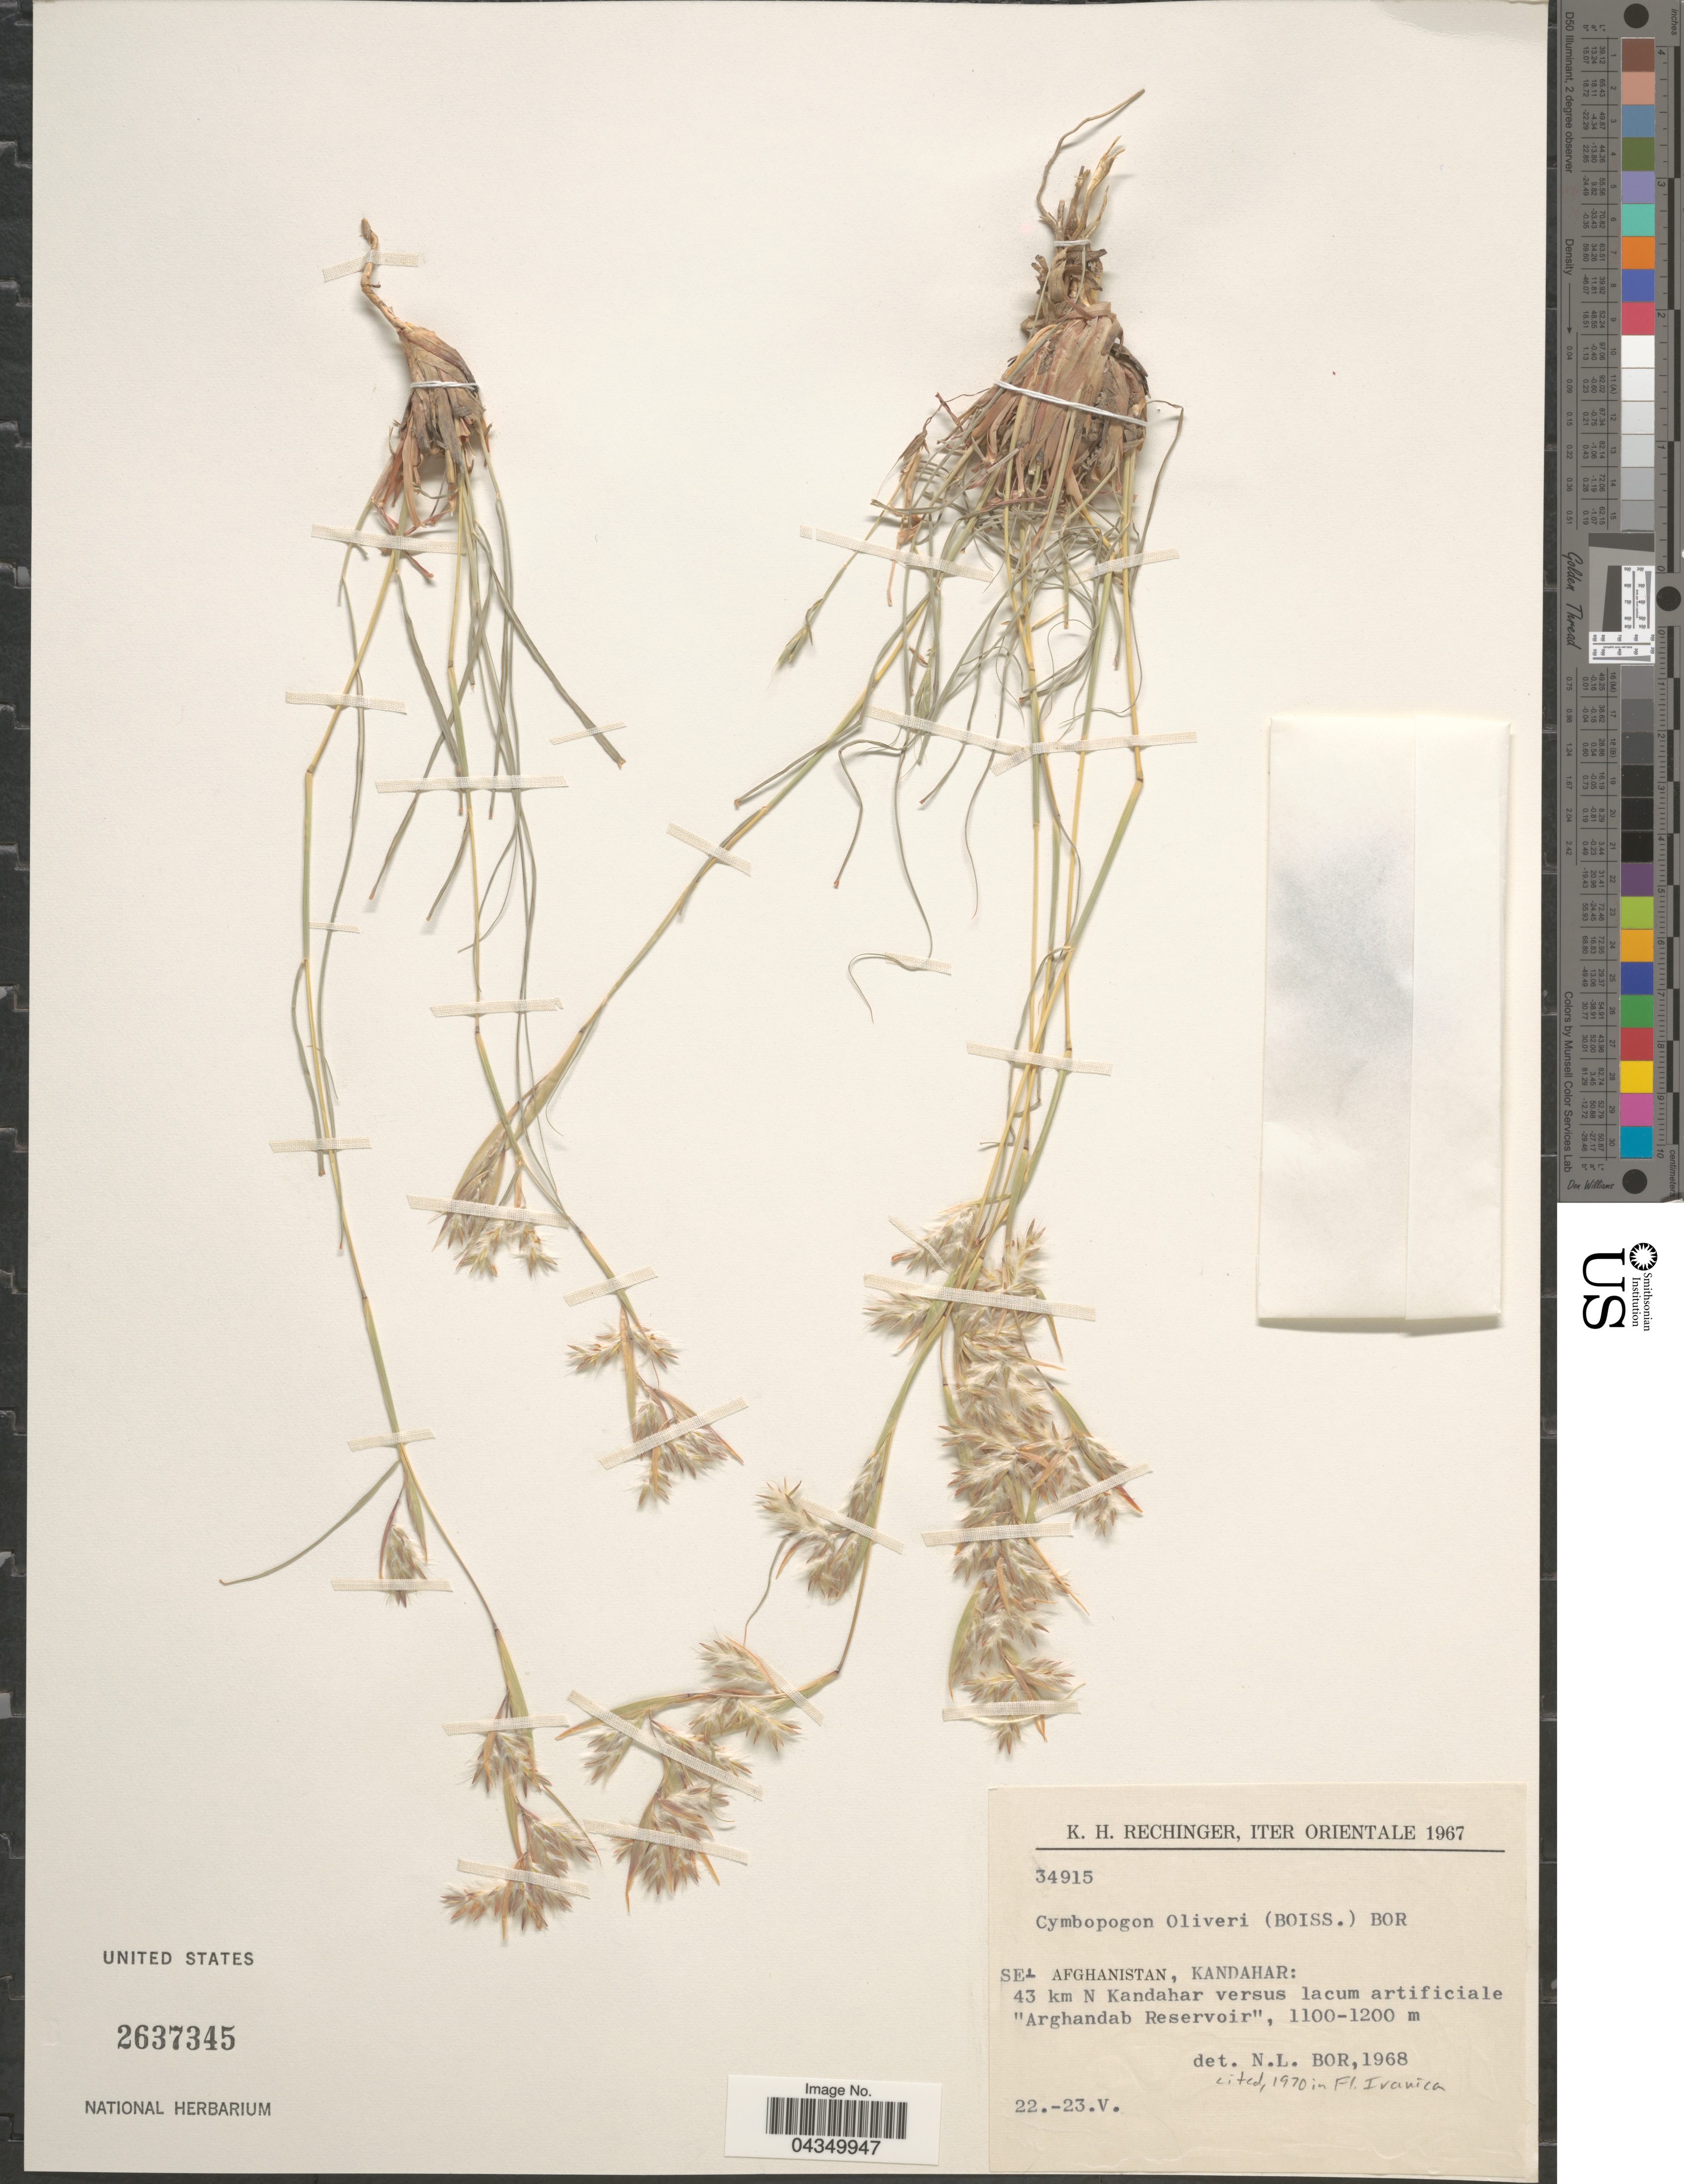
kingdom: Plantae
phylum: Tracheophyta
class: Liliopsida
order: Poales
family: Poaceae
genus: Cymbopogon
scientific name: Cymbopogon iwarancusa subsp. olivieri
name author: (Boiss.) Soenarko & Reinwardtia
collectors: K. H. Rechinger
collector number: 34915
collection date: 1967-05-22/1967-05-23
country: Afghanistan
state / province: Kandahar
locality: Iter Orientale 1967. SE-Afghanistan: 43 km N Kandahar versus lacum artificiale "Arghandab Reservoir".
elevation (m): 1100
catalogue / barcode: US 2637345